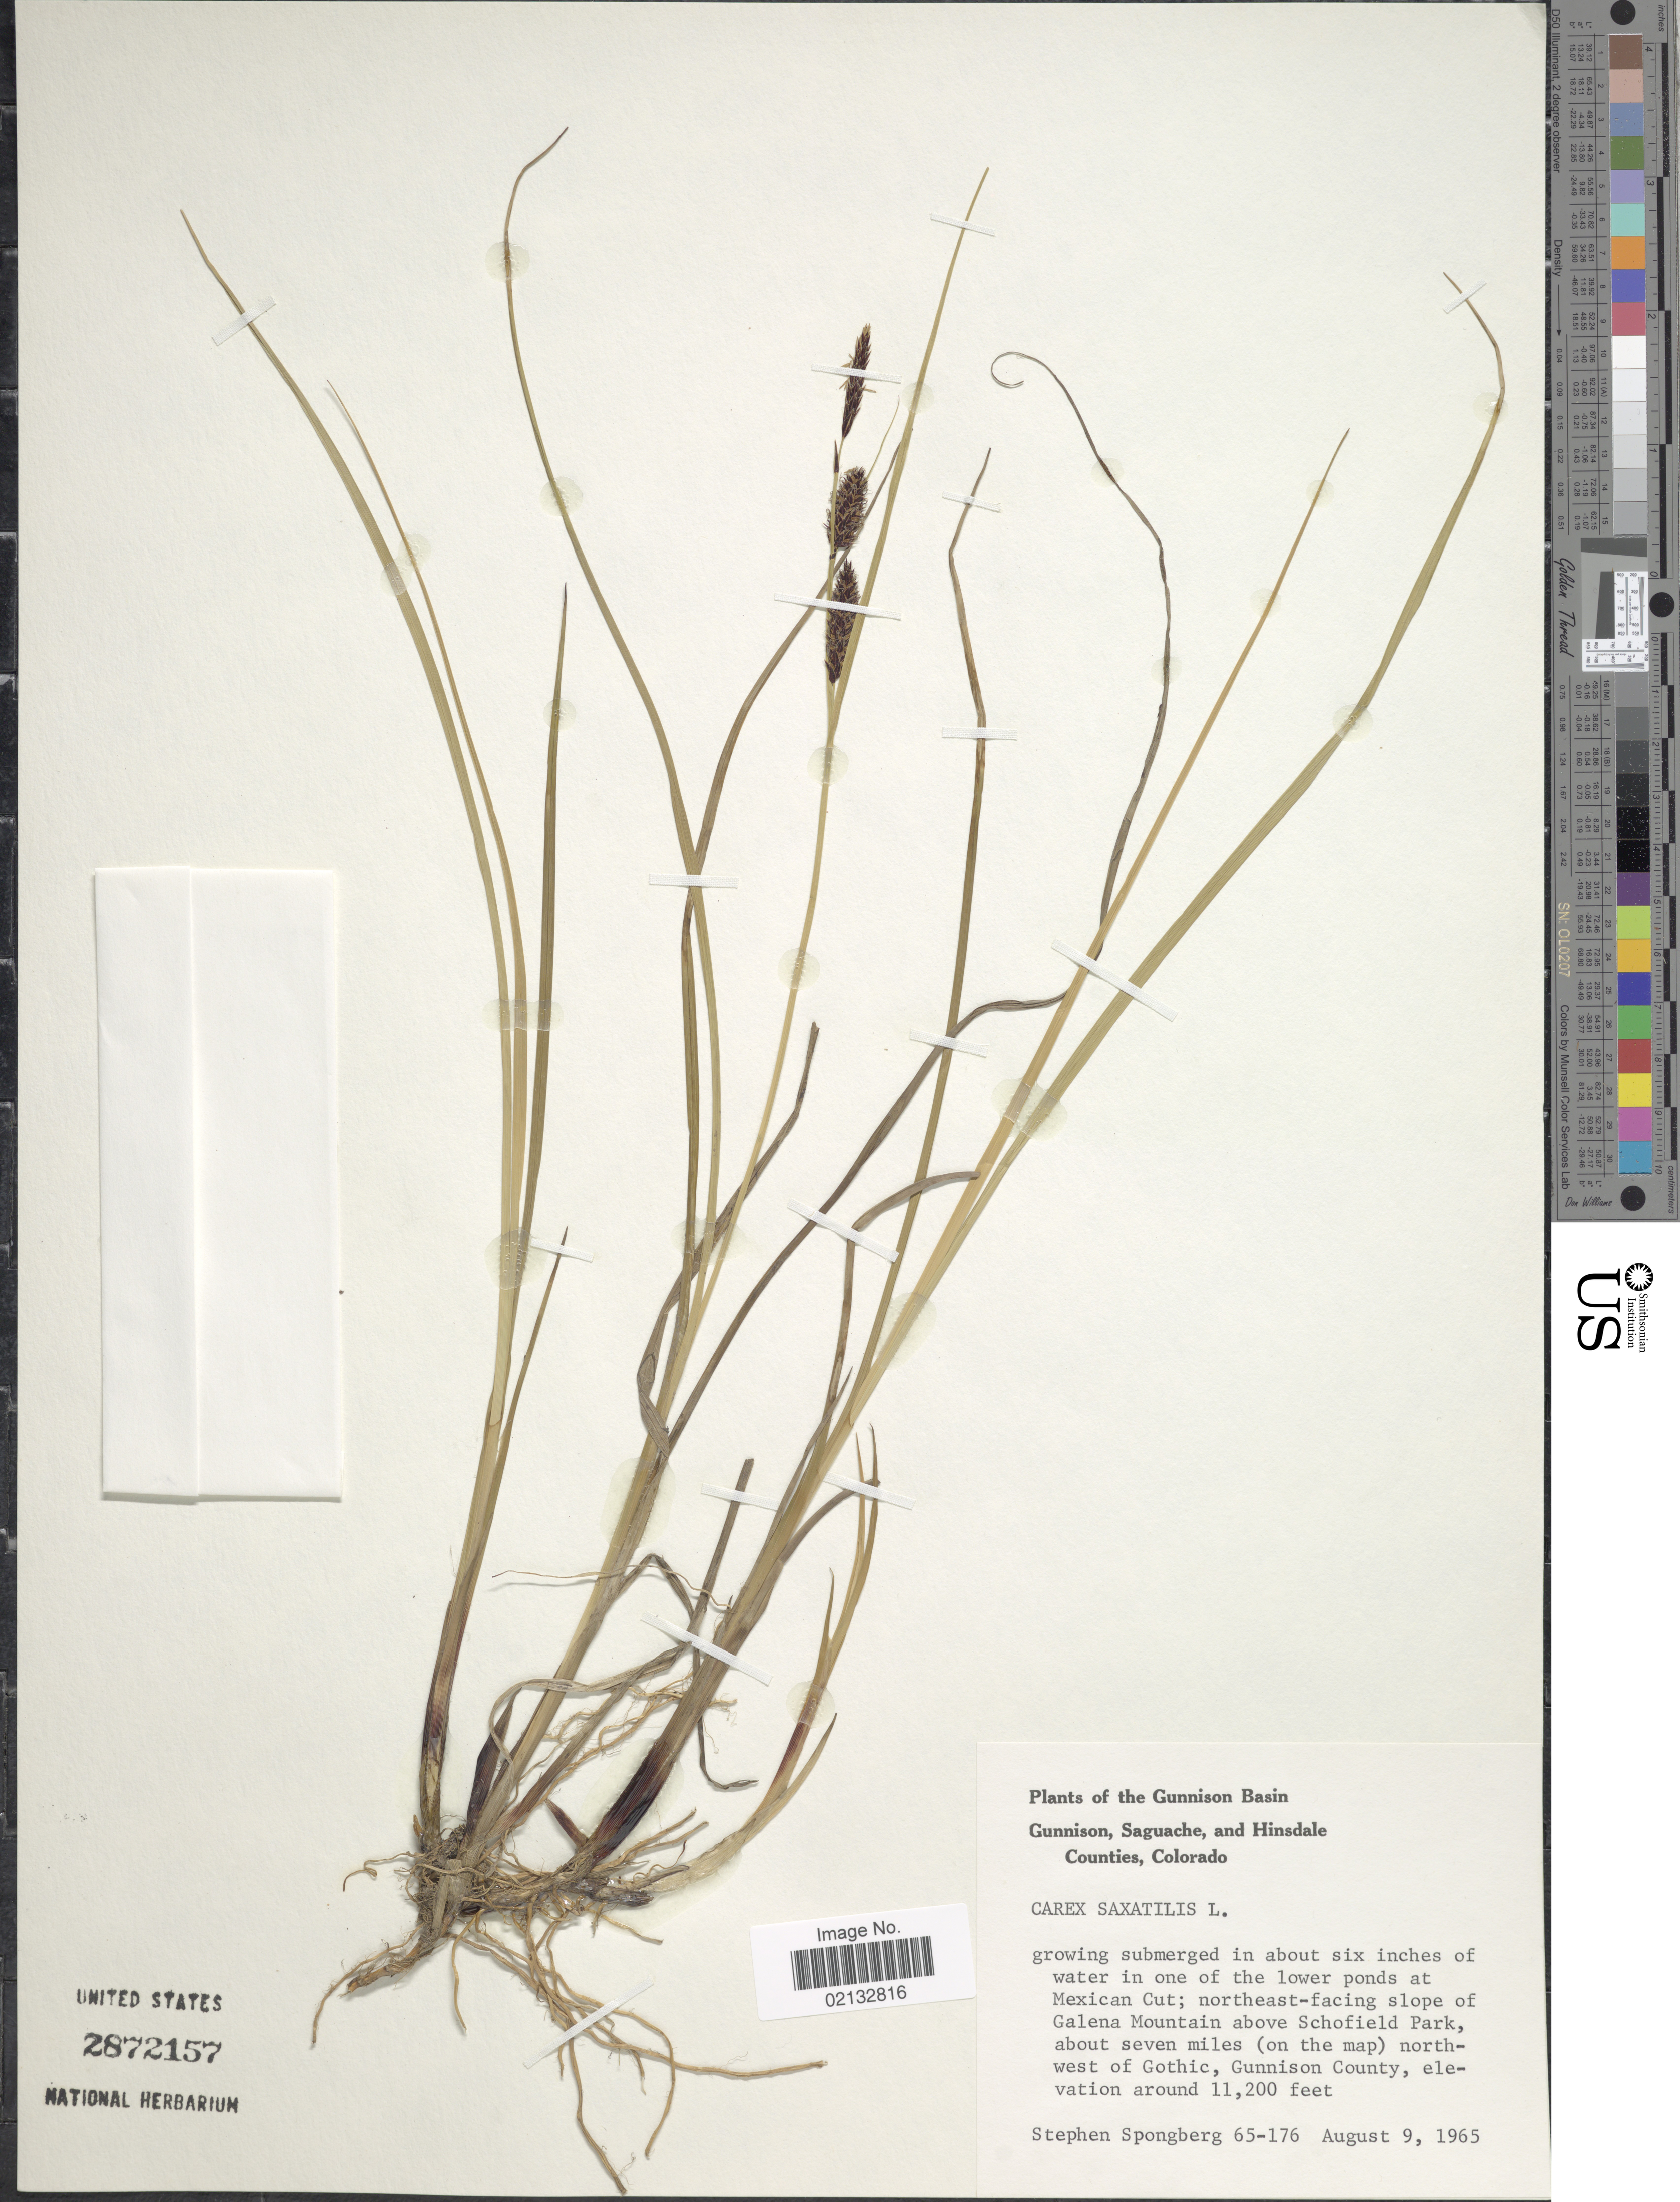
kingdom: Plantae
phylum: Tracheophyta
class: Liliopsida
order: Poales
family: Cyperaceae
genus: Carex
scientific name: Carex saxatilis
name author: L.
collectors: S. A.Spongberg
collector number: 65-176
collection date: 1965-08-09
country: United States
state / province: Colorado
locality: Gunnison Bay. Northeast-facing slope of Galena Mountain above Schofield park, about seven miles (on the map) northwest of Gothic, Gunnison County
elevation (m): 3414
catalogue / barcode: US 2872157